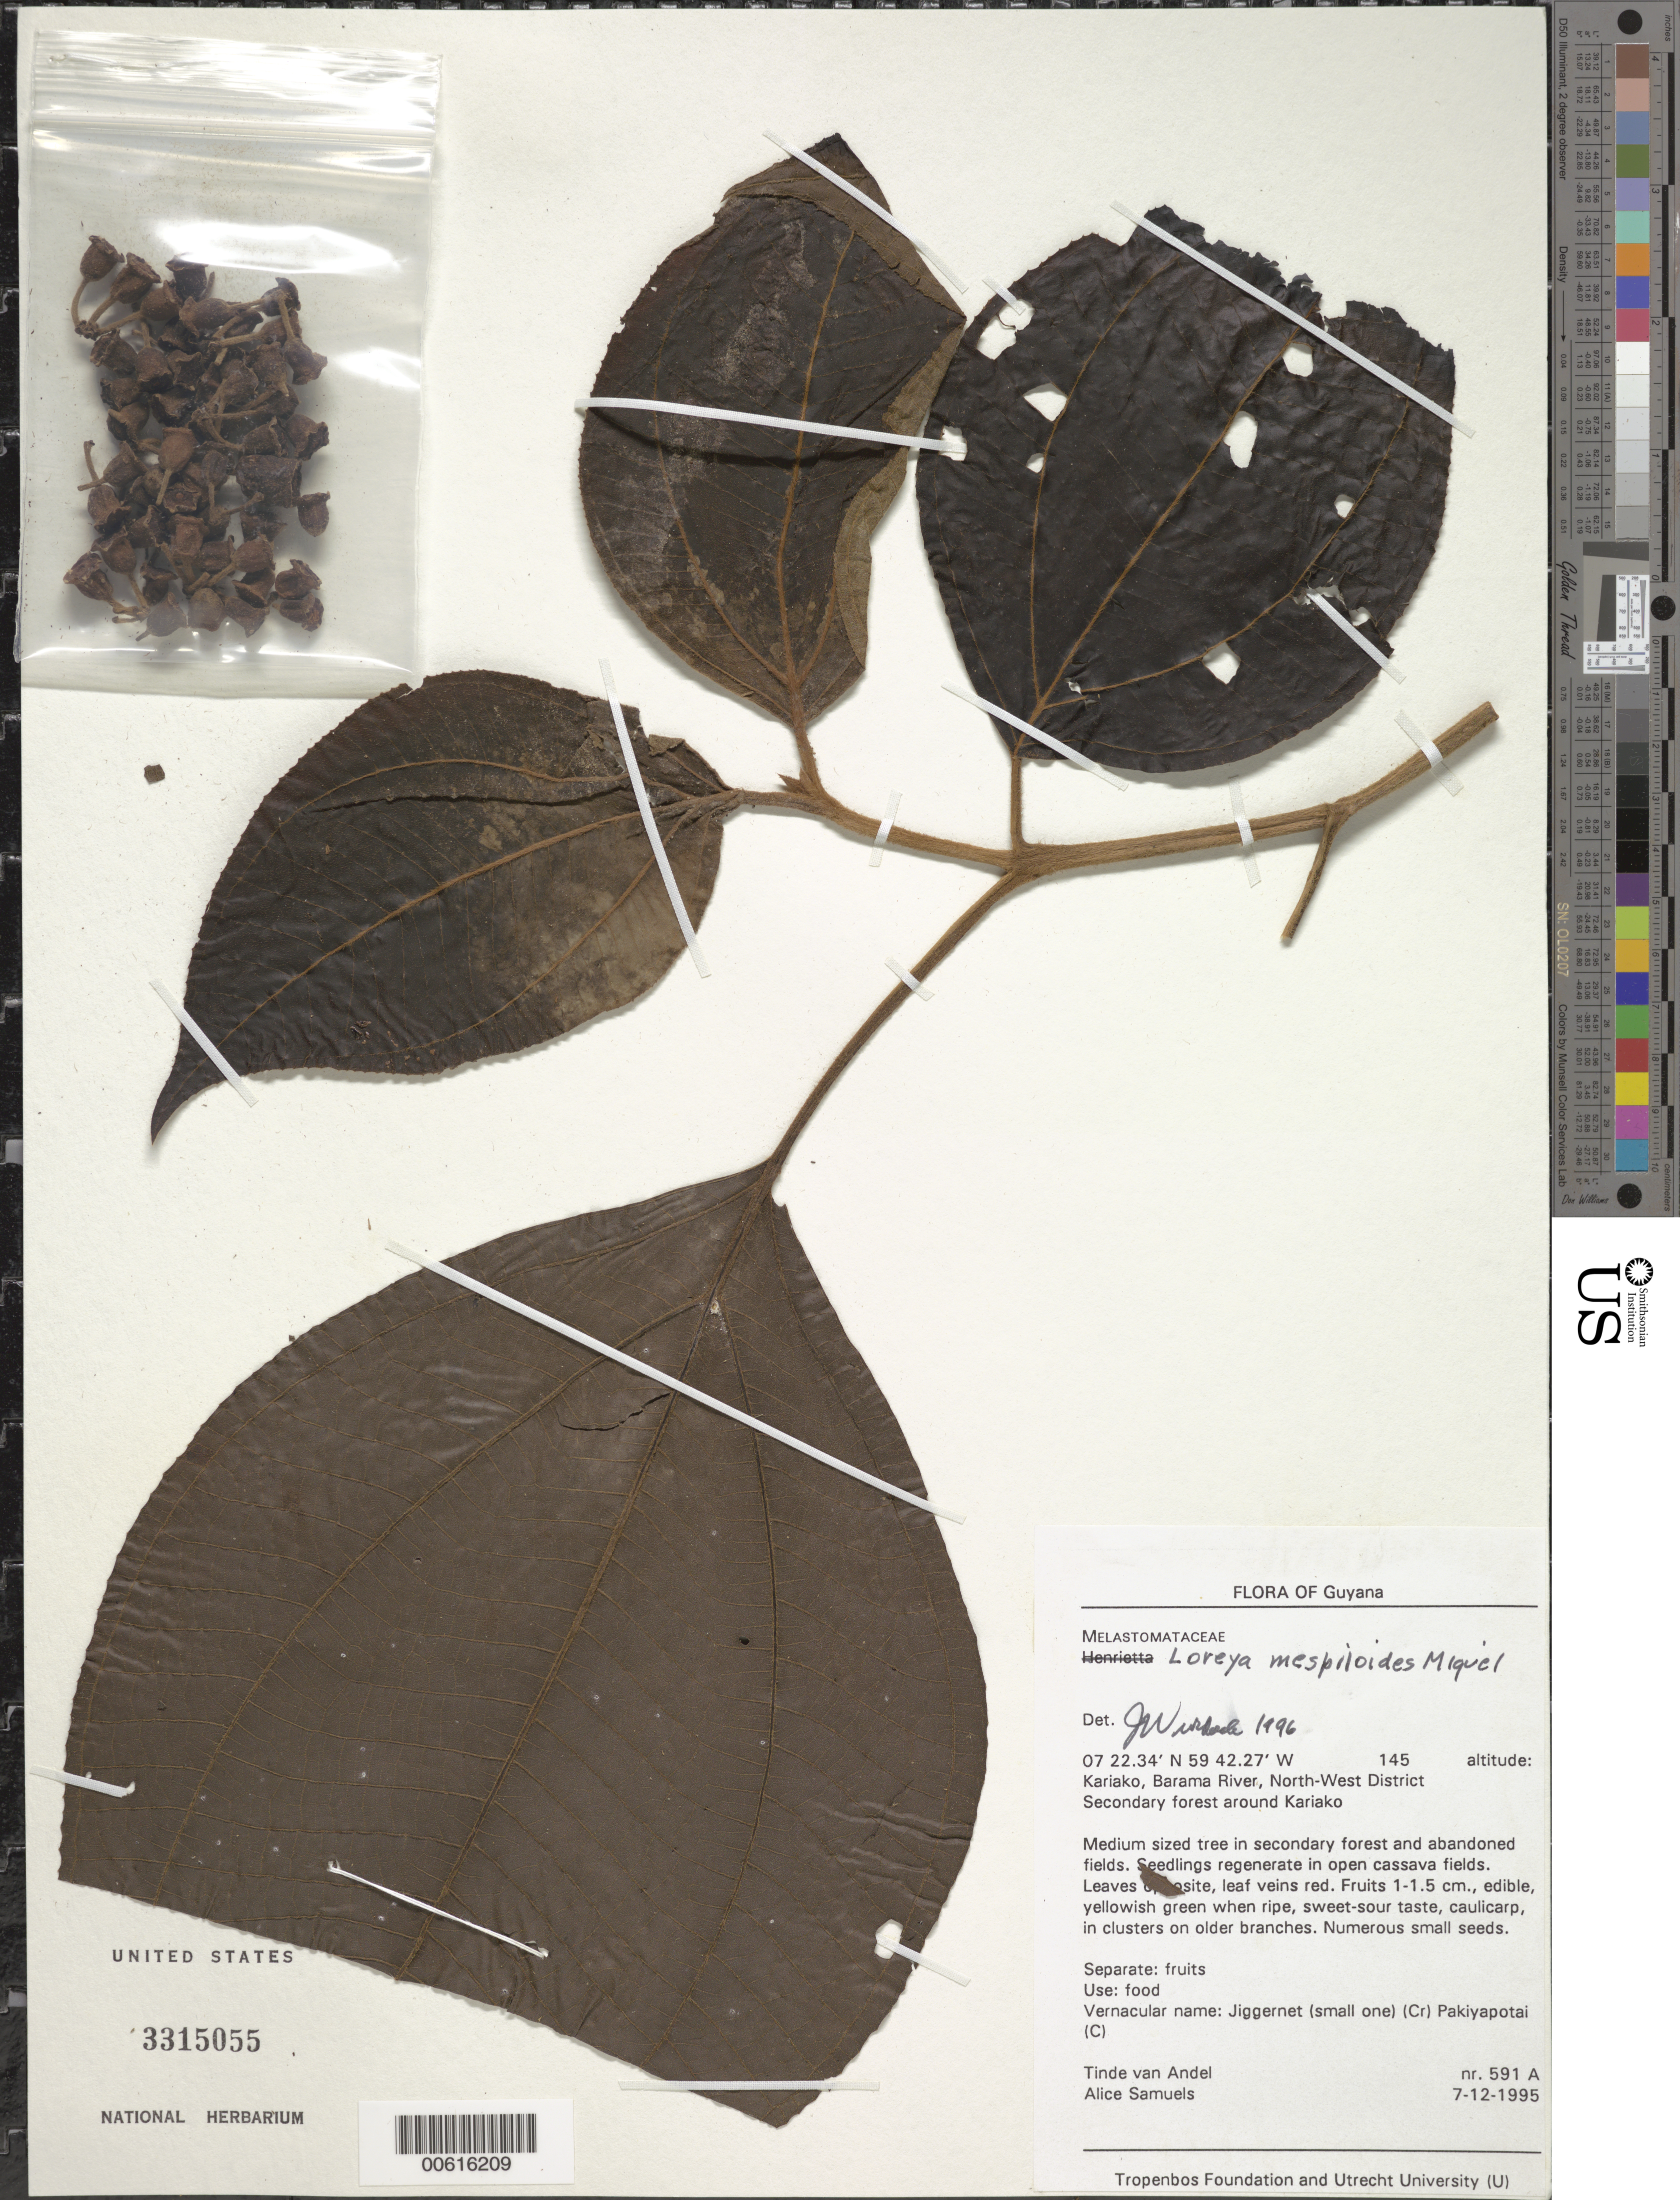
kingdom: Plantae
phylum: Tracheophyta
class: Magnoliopsida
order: Myrtales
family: Melastomataceae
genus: Bellucia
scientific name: Bellucia mespiloides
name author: (Miq.) J.F. Macbr.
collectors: T. R. van Andel & A. Samuels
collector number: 591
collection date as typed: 7-Dec-95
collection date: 1995-12-07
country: Guyana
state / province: Barima-Waini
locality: Karaiko Village, Barama R., NW Dist.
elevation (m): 145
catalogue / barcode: US 3315055